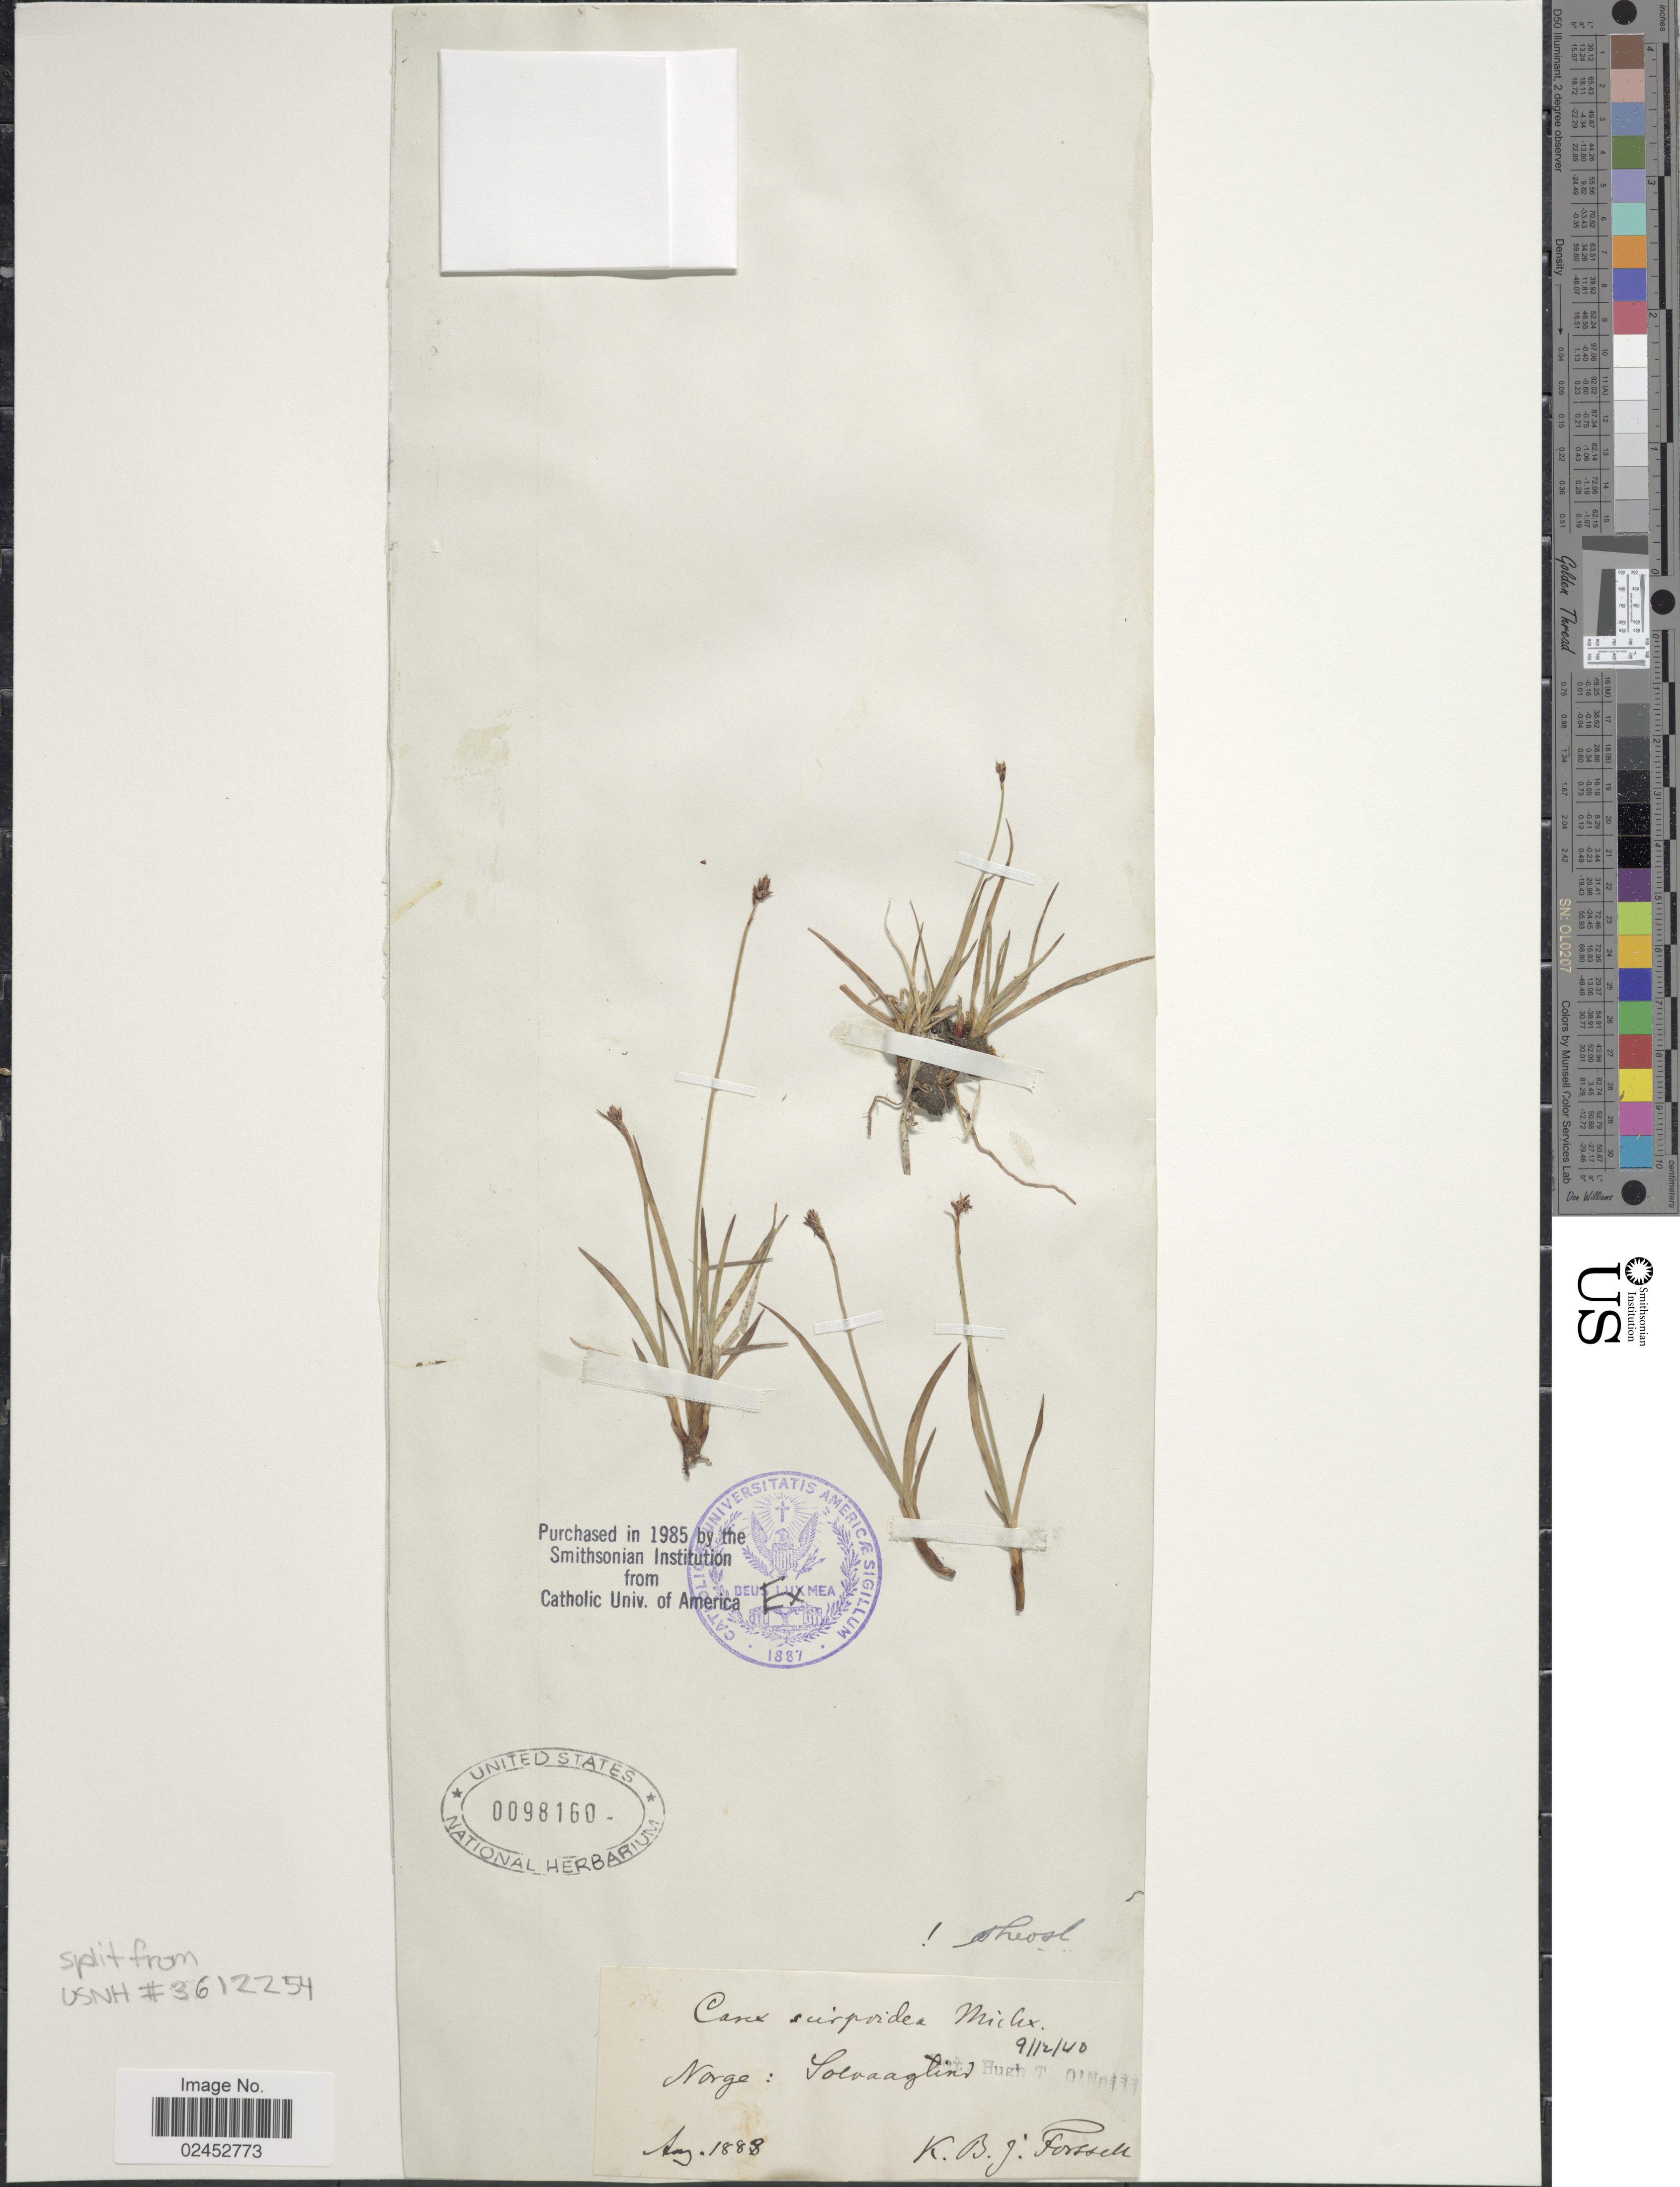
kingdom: Plantae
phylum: Tracheophyta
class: Liliopsida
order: Poales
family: Cyperaceae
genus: Carex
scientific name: Carex scirpoidea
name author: Michx.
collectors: K. Forssell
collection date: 1888-08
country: Norway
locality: Norge: Solvaagtind.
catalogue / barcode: US 98160